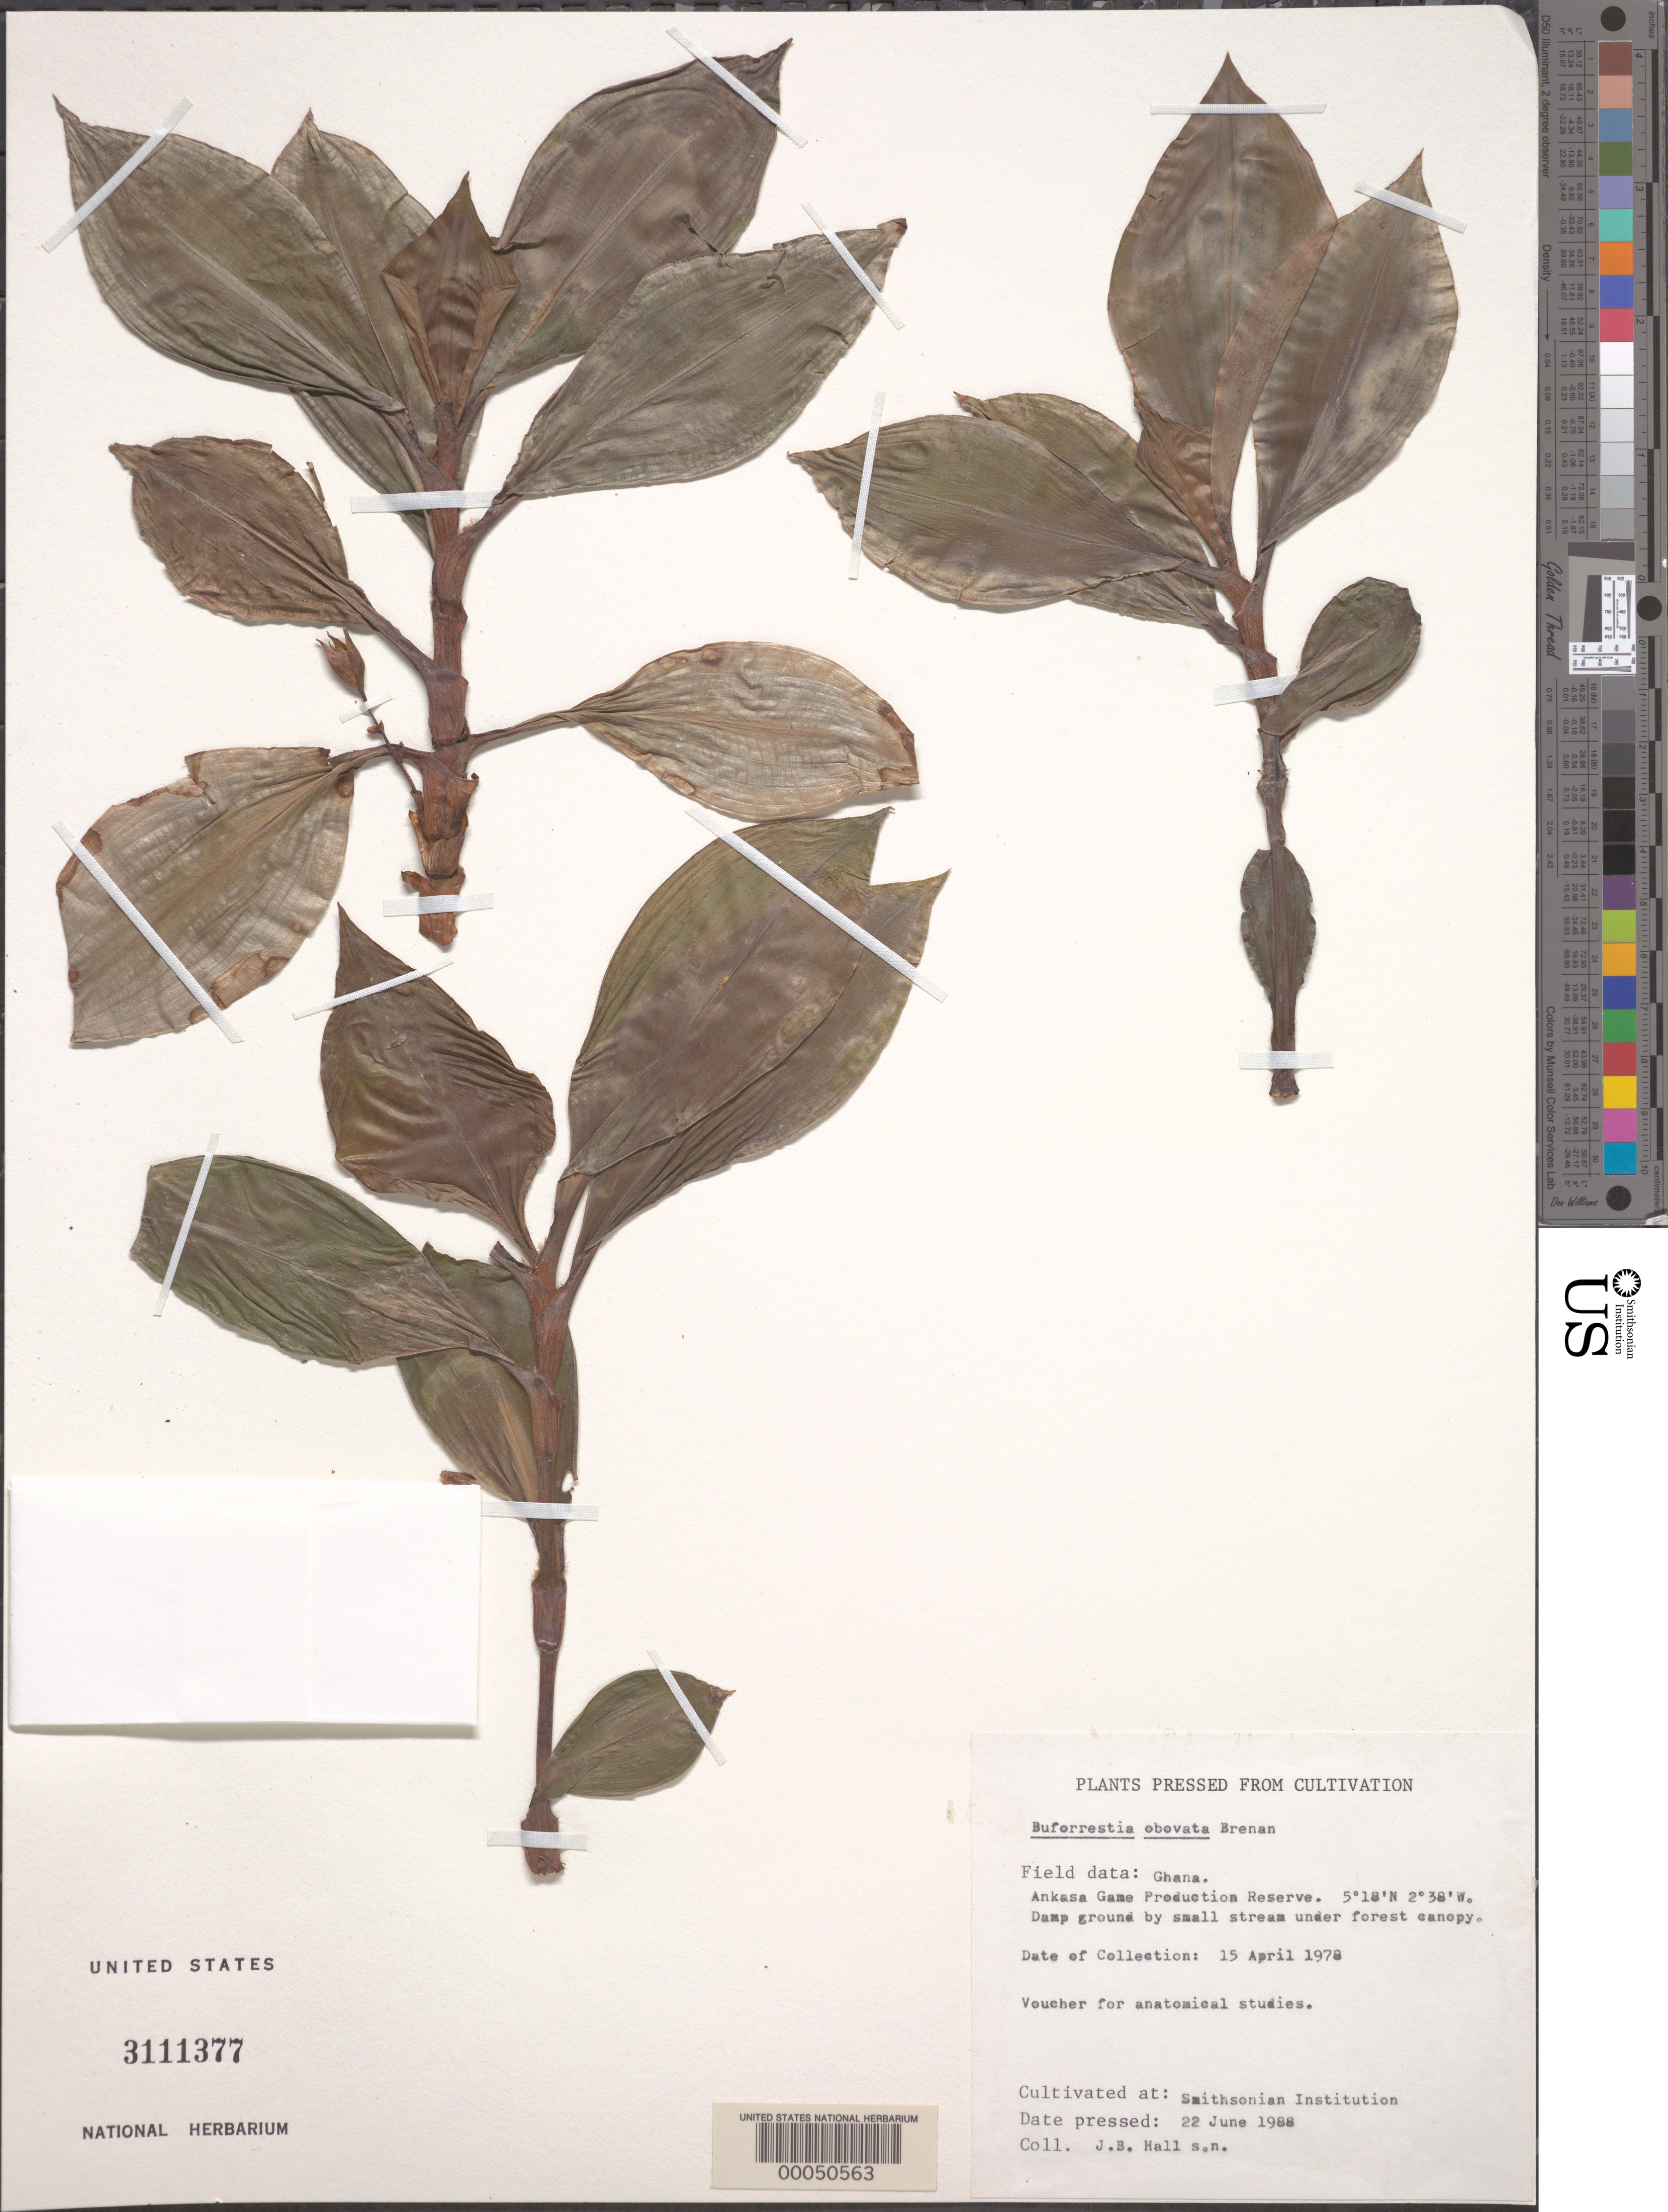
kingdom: Plantae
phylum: Tracheophyta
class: Liliopsida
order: Commelinales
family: Commelinaceae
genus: Buforrestia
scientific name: Buforrestia obovata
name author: Brenan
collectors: J. Hall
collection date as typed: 15 Apr 1978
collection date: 1978-04-15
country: Ghana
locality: Ankasa game production reserve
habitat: Damp ground bu small stream under forest canopy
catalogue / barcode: US 3111377